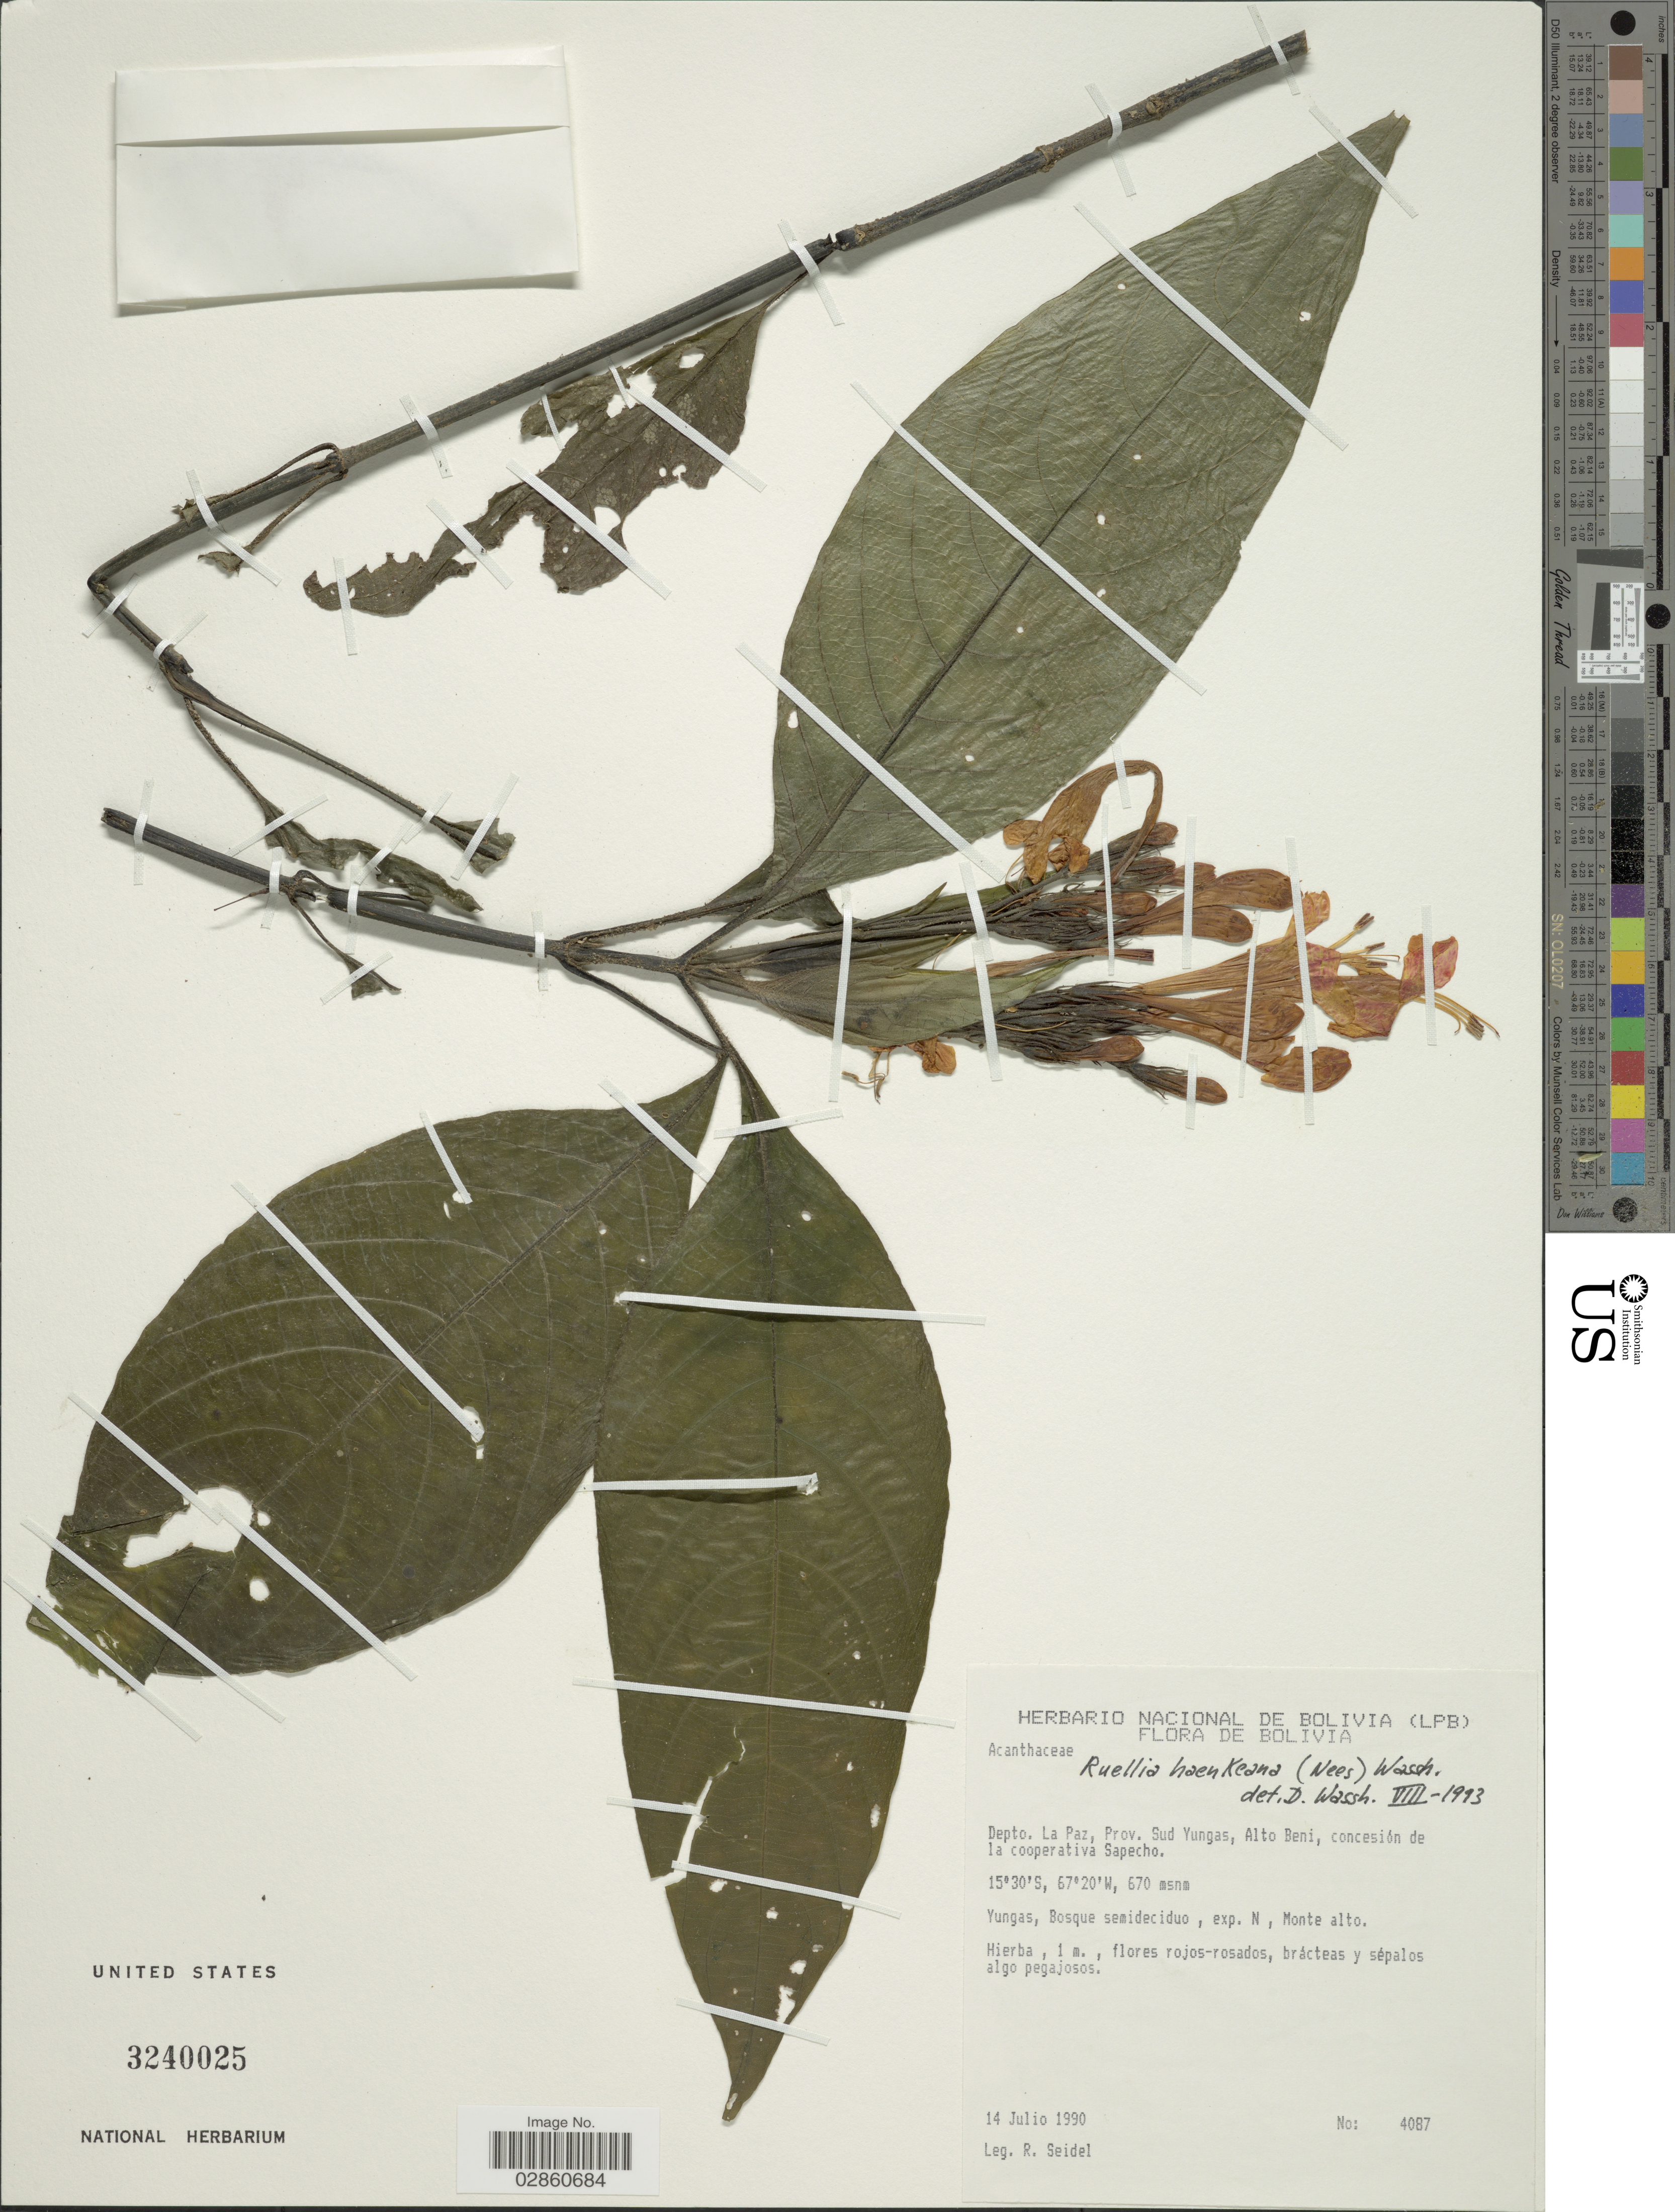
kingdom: Plantae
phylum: Tracheophyta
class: Magnoliopsida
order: Lamiales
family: Acanthaceae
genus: Ruellia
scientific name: Ruellia haenkeana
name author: (Nees) Wassh.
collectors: R. Seidel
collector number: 4087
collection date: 1990-07-14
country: Bolivia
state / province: La Paz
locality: Depto. La Paz, Prov. Sud Yungas, Alto Beni, concesión de la cooperativa Sapecho.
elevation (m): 670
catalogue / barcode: US 3240025